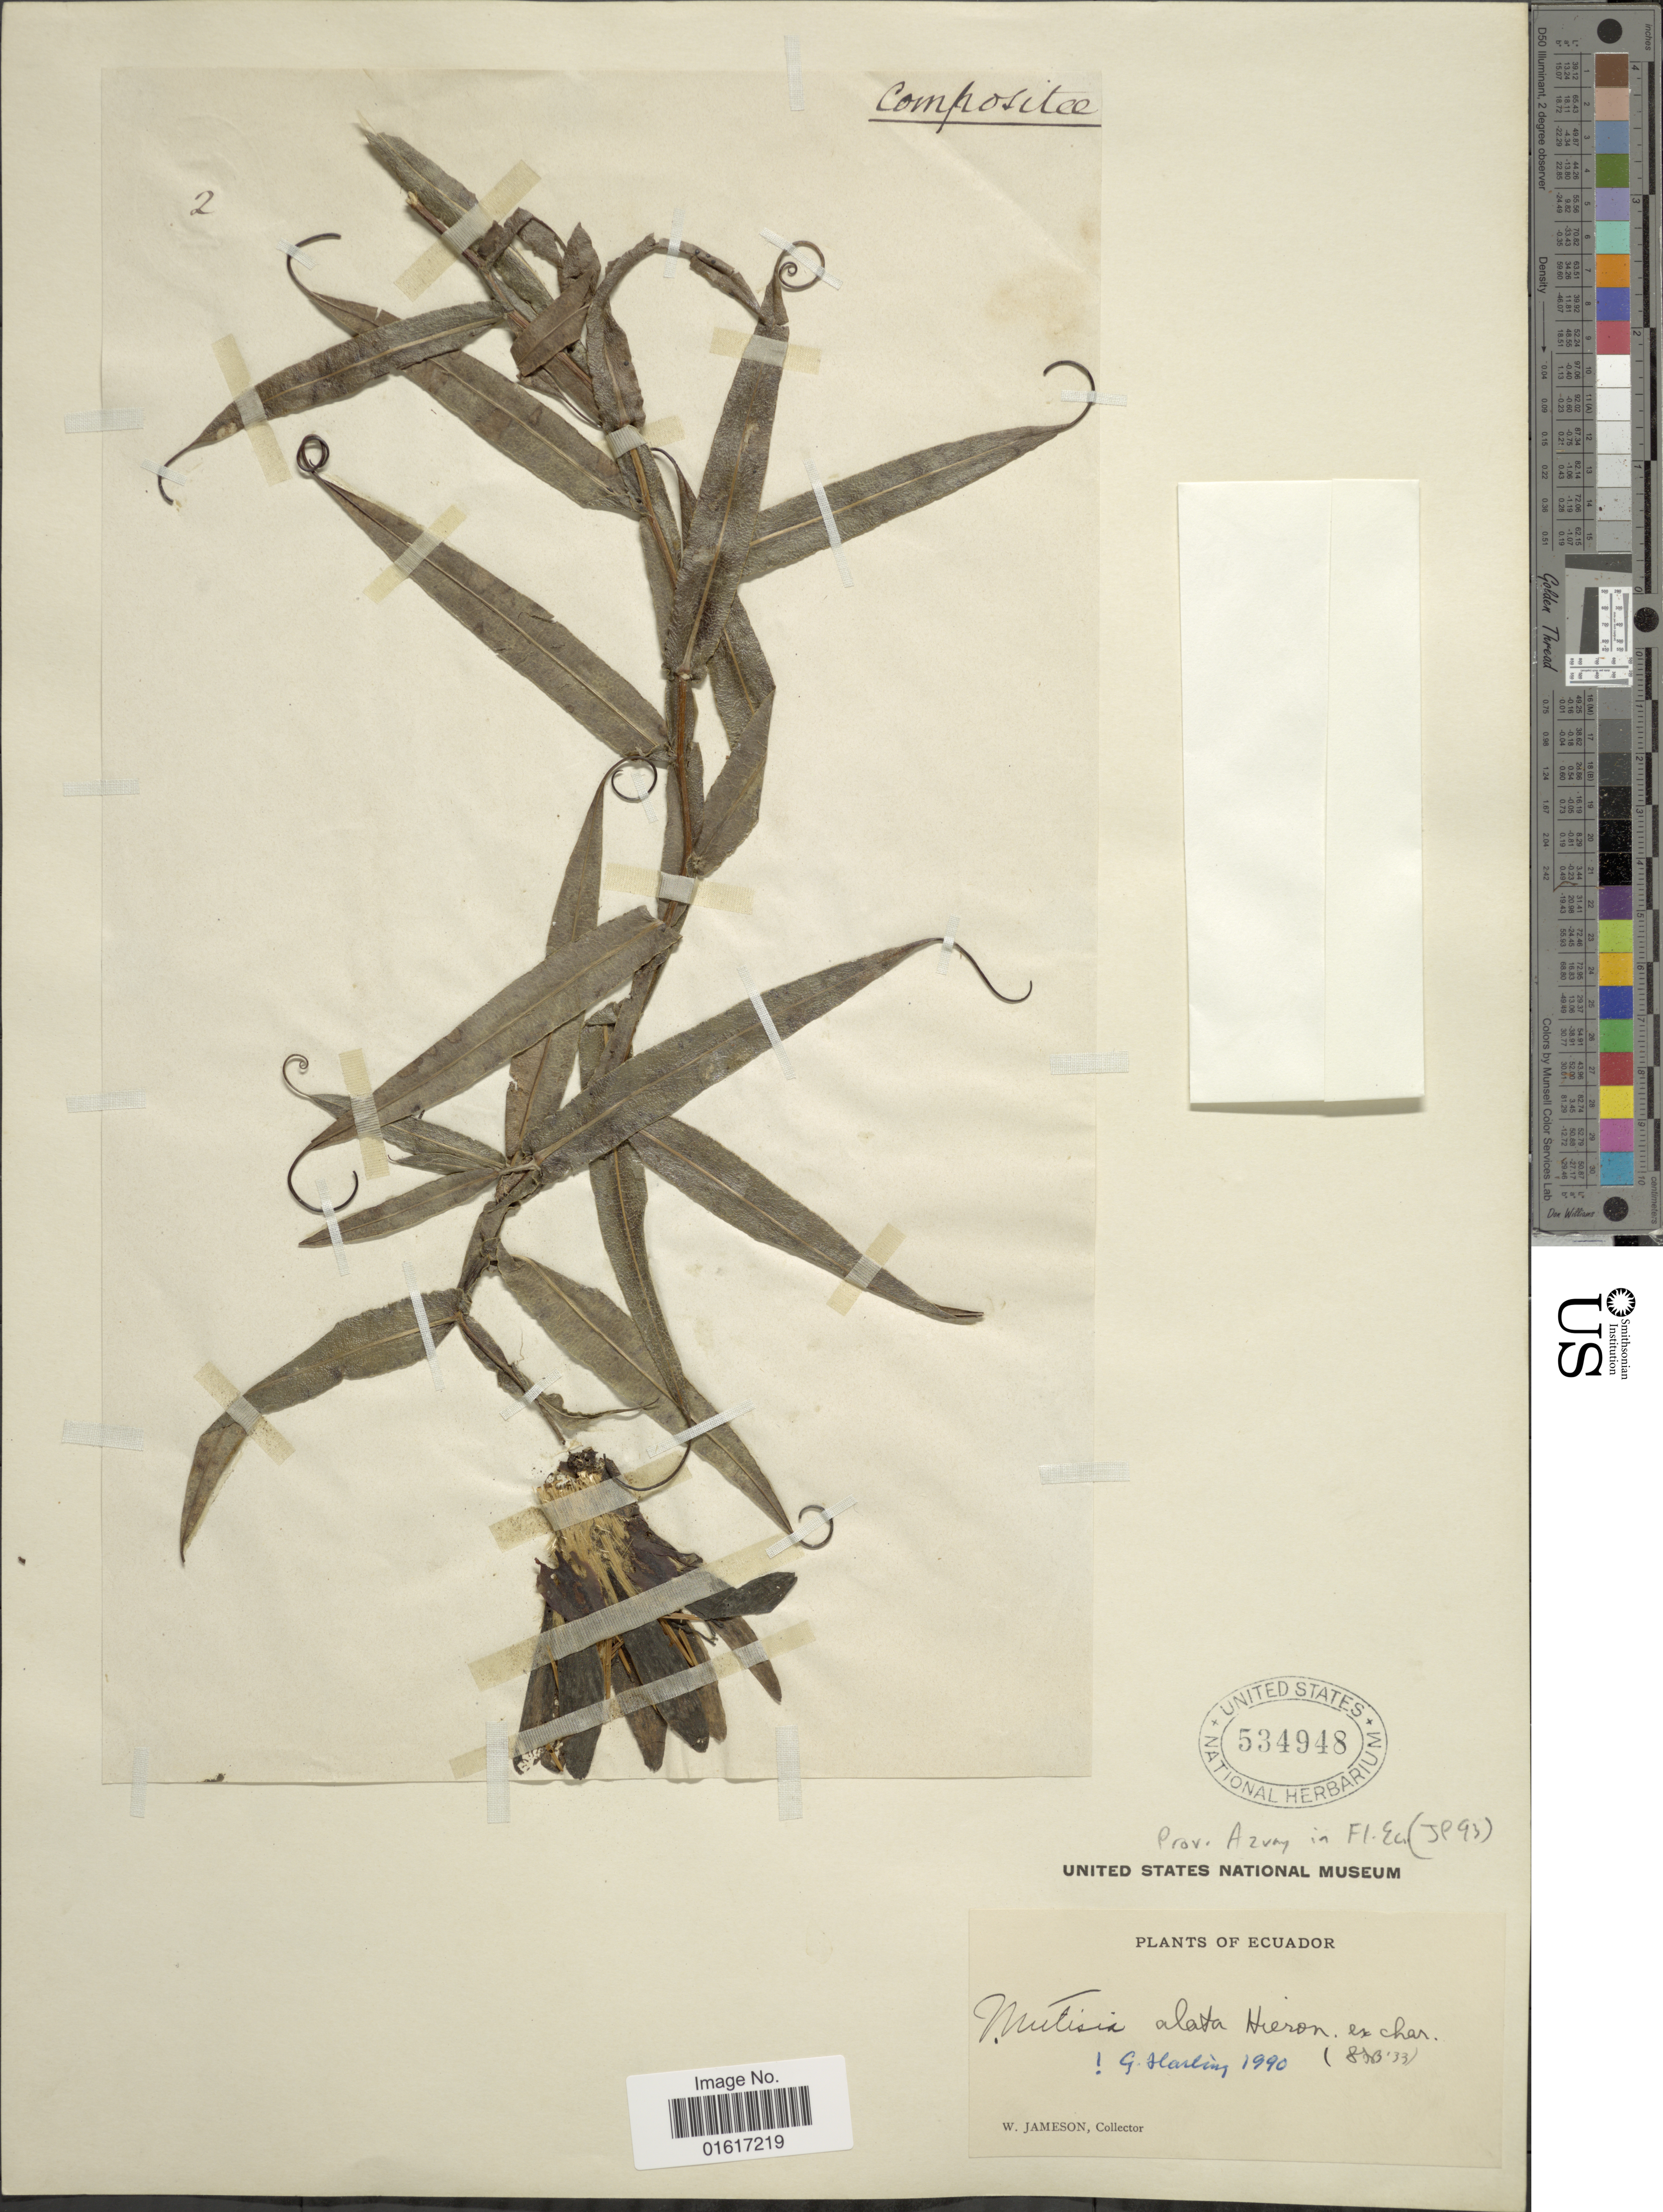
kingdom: Plantae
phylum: Tracheophyta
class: Magnoliopsida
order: Asterales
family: Asteraceae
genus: Mutisia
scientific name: Mutisia alata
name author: Hieron.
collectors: W. Jameson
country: Ecuador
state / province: Azuay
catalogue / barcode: US 534948